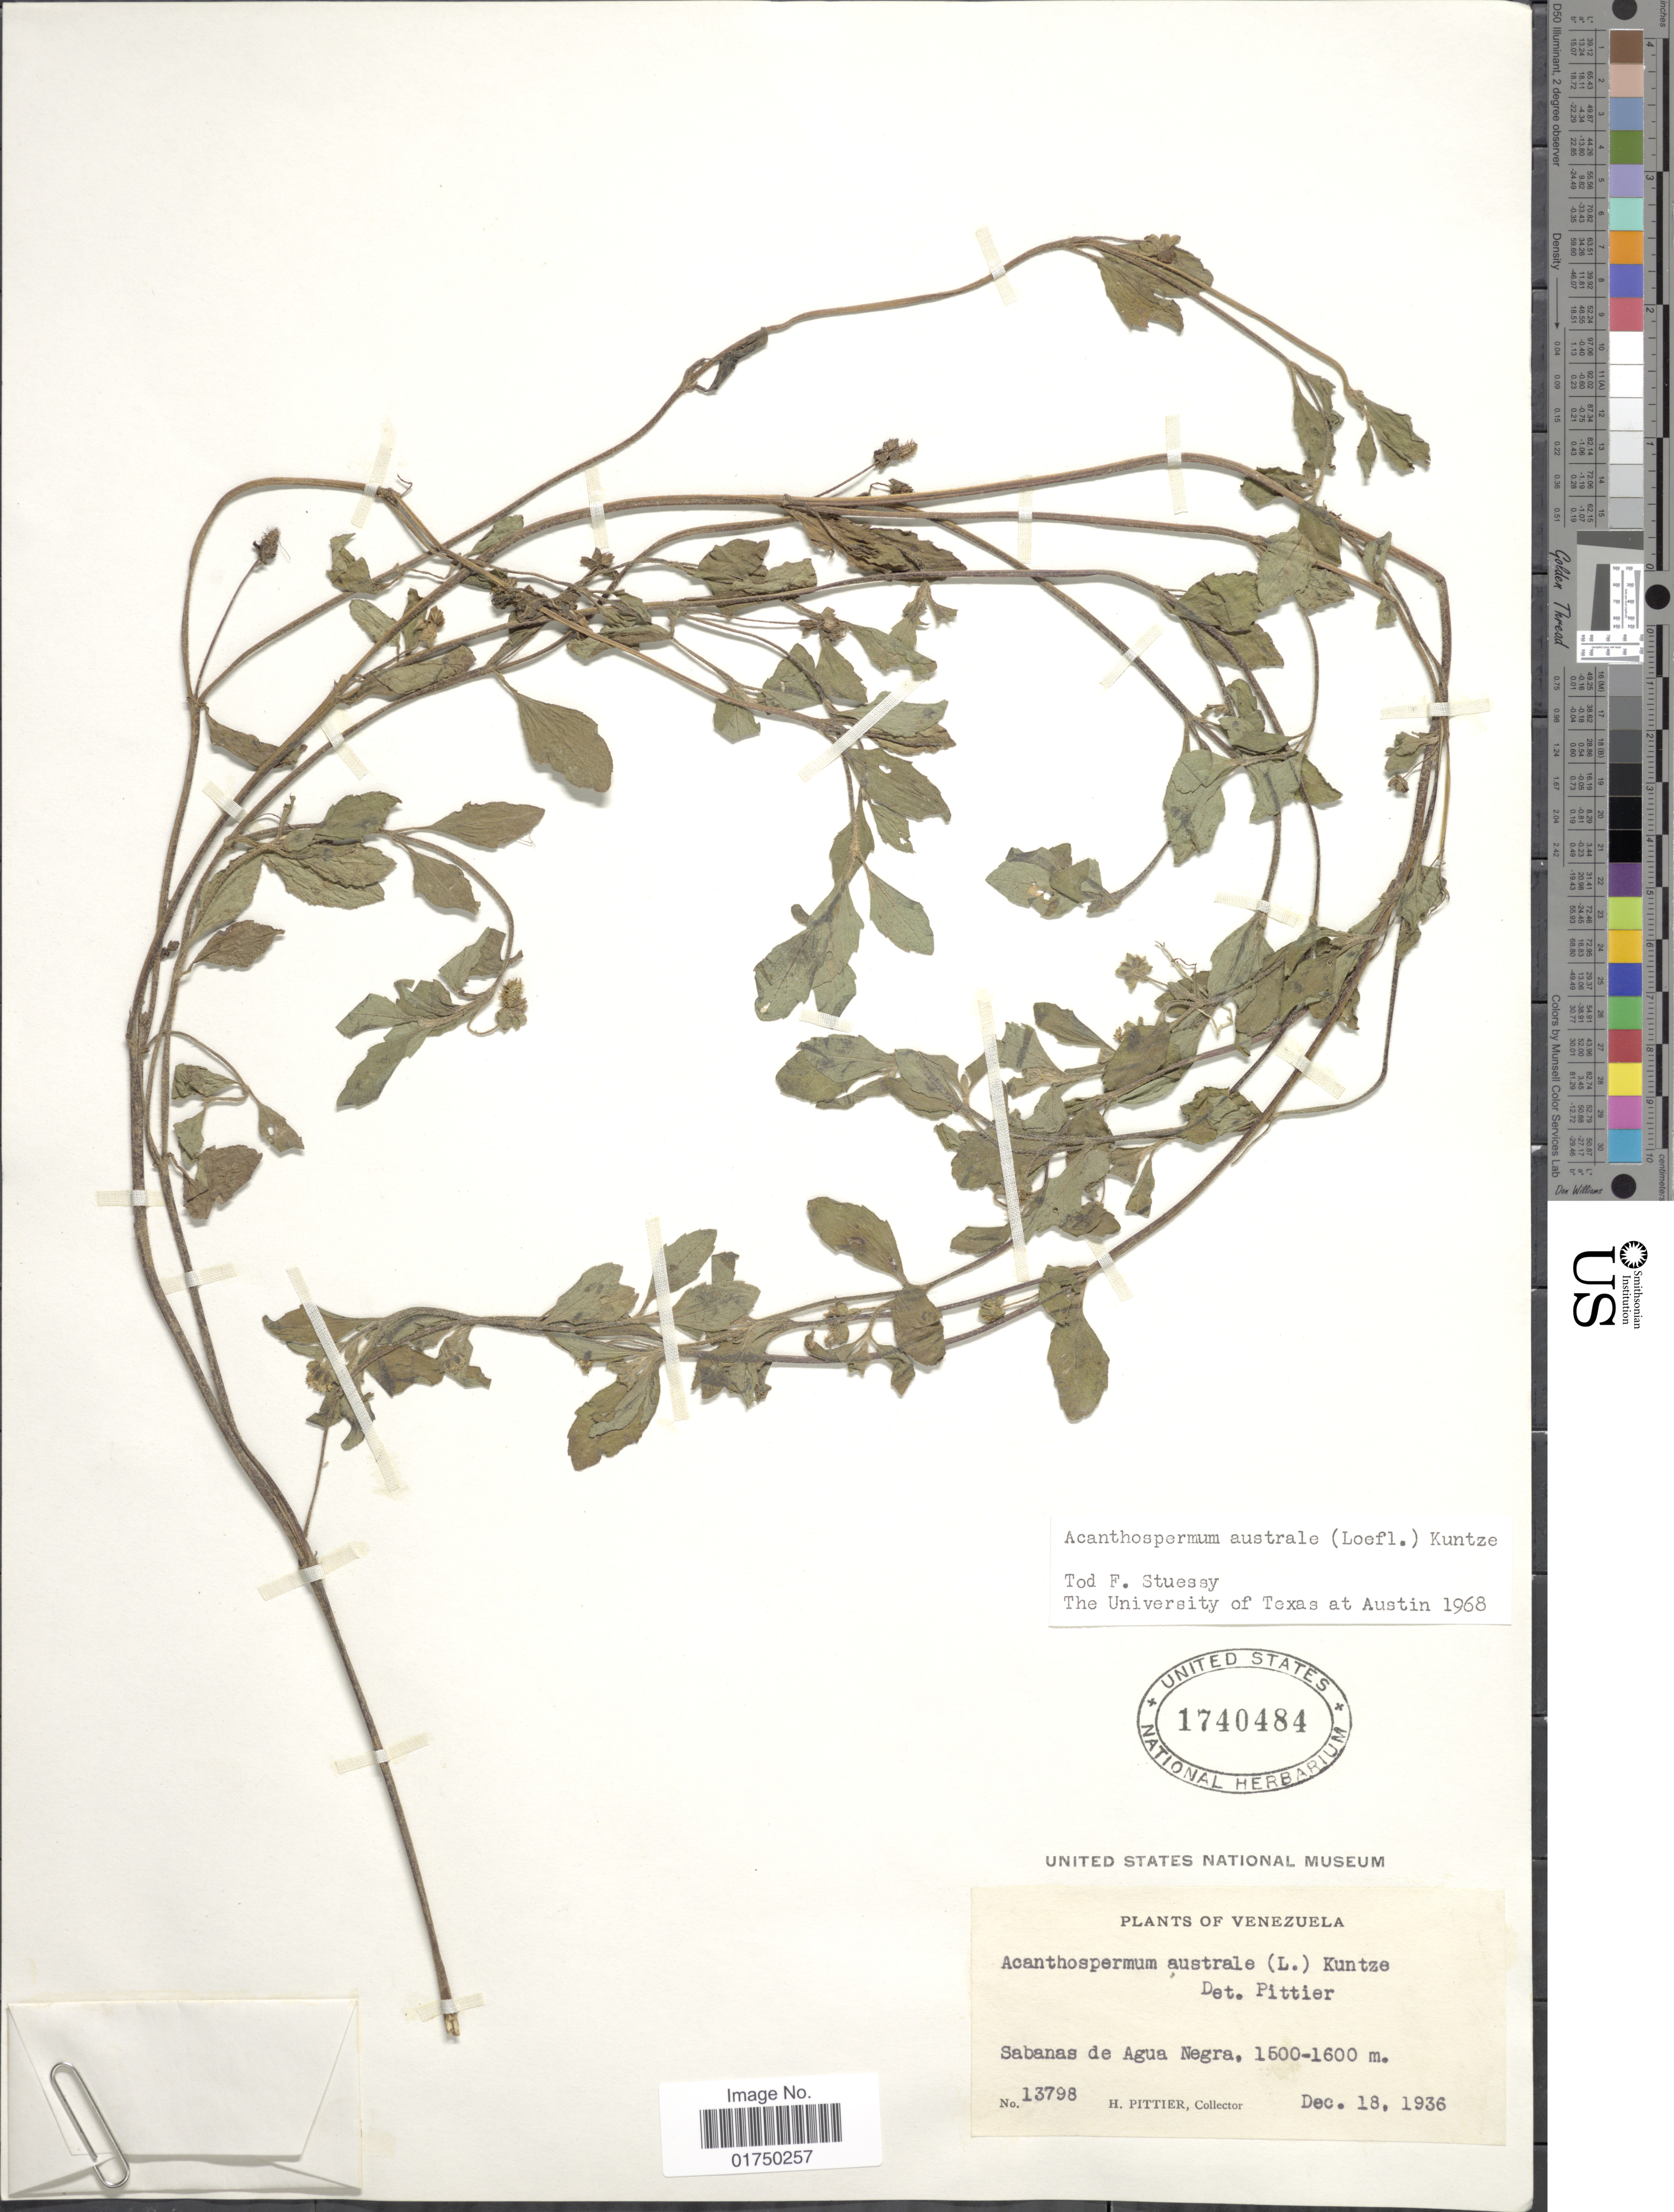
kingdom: Plantae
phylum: Tracheophyta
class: Magnoliopsida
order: Asterales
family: Asteraceae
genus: Acanthospermum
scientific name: Acanthospermum australe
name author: (Loefl.) Kuntze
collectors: H. F. Pittier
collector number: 13798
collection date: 1936-12-18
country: Venezuela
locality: Sabanas de Agua Negra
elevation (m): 1500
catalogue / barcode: US 1740484